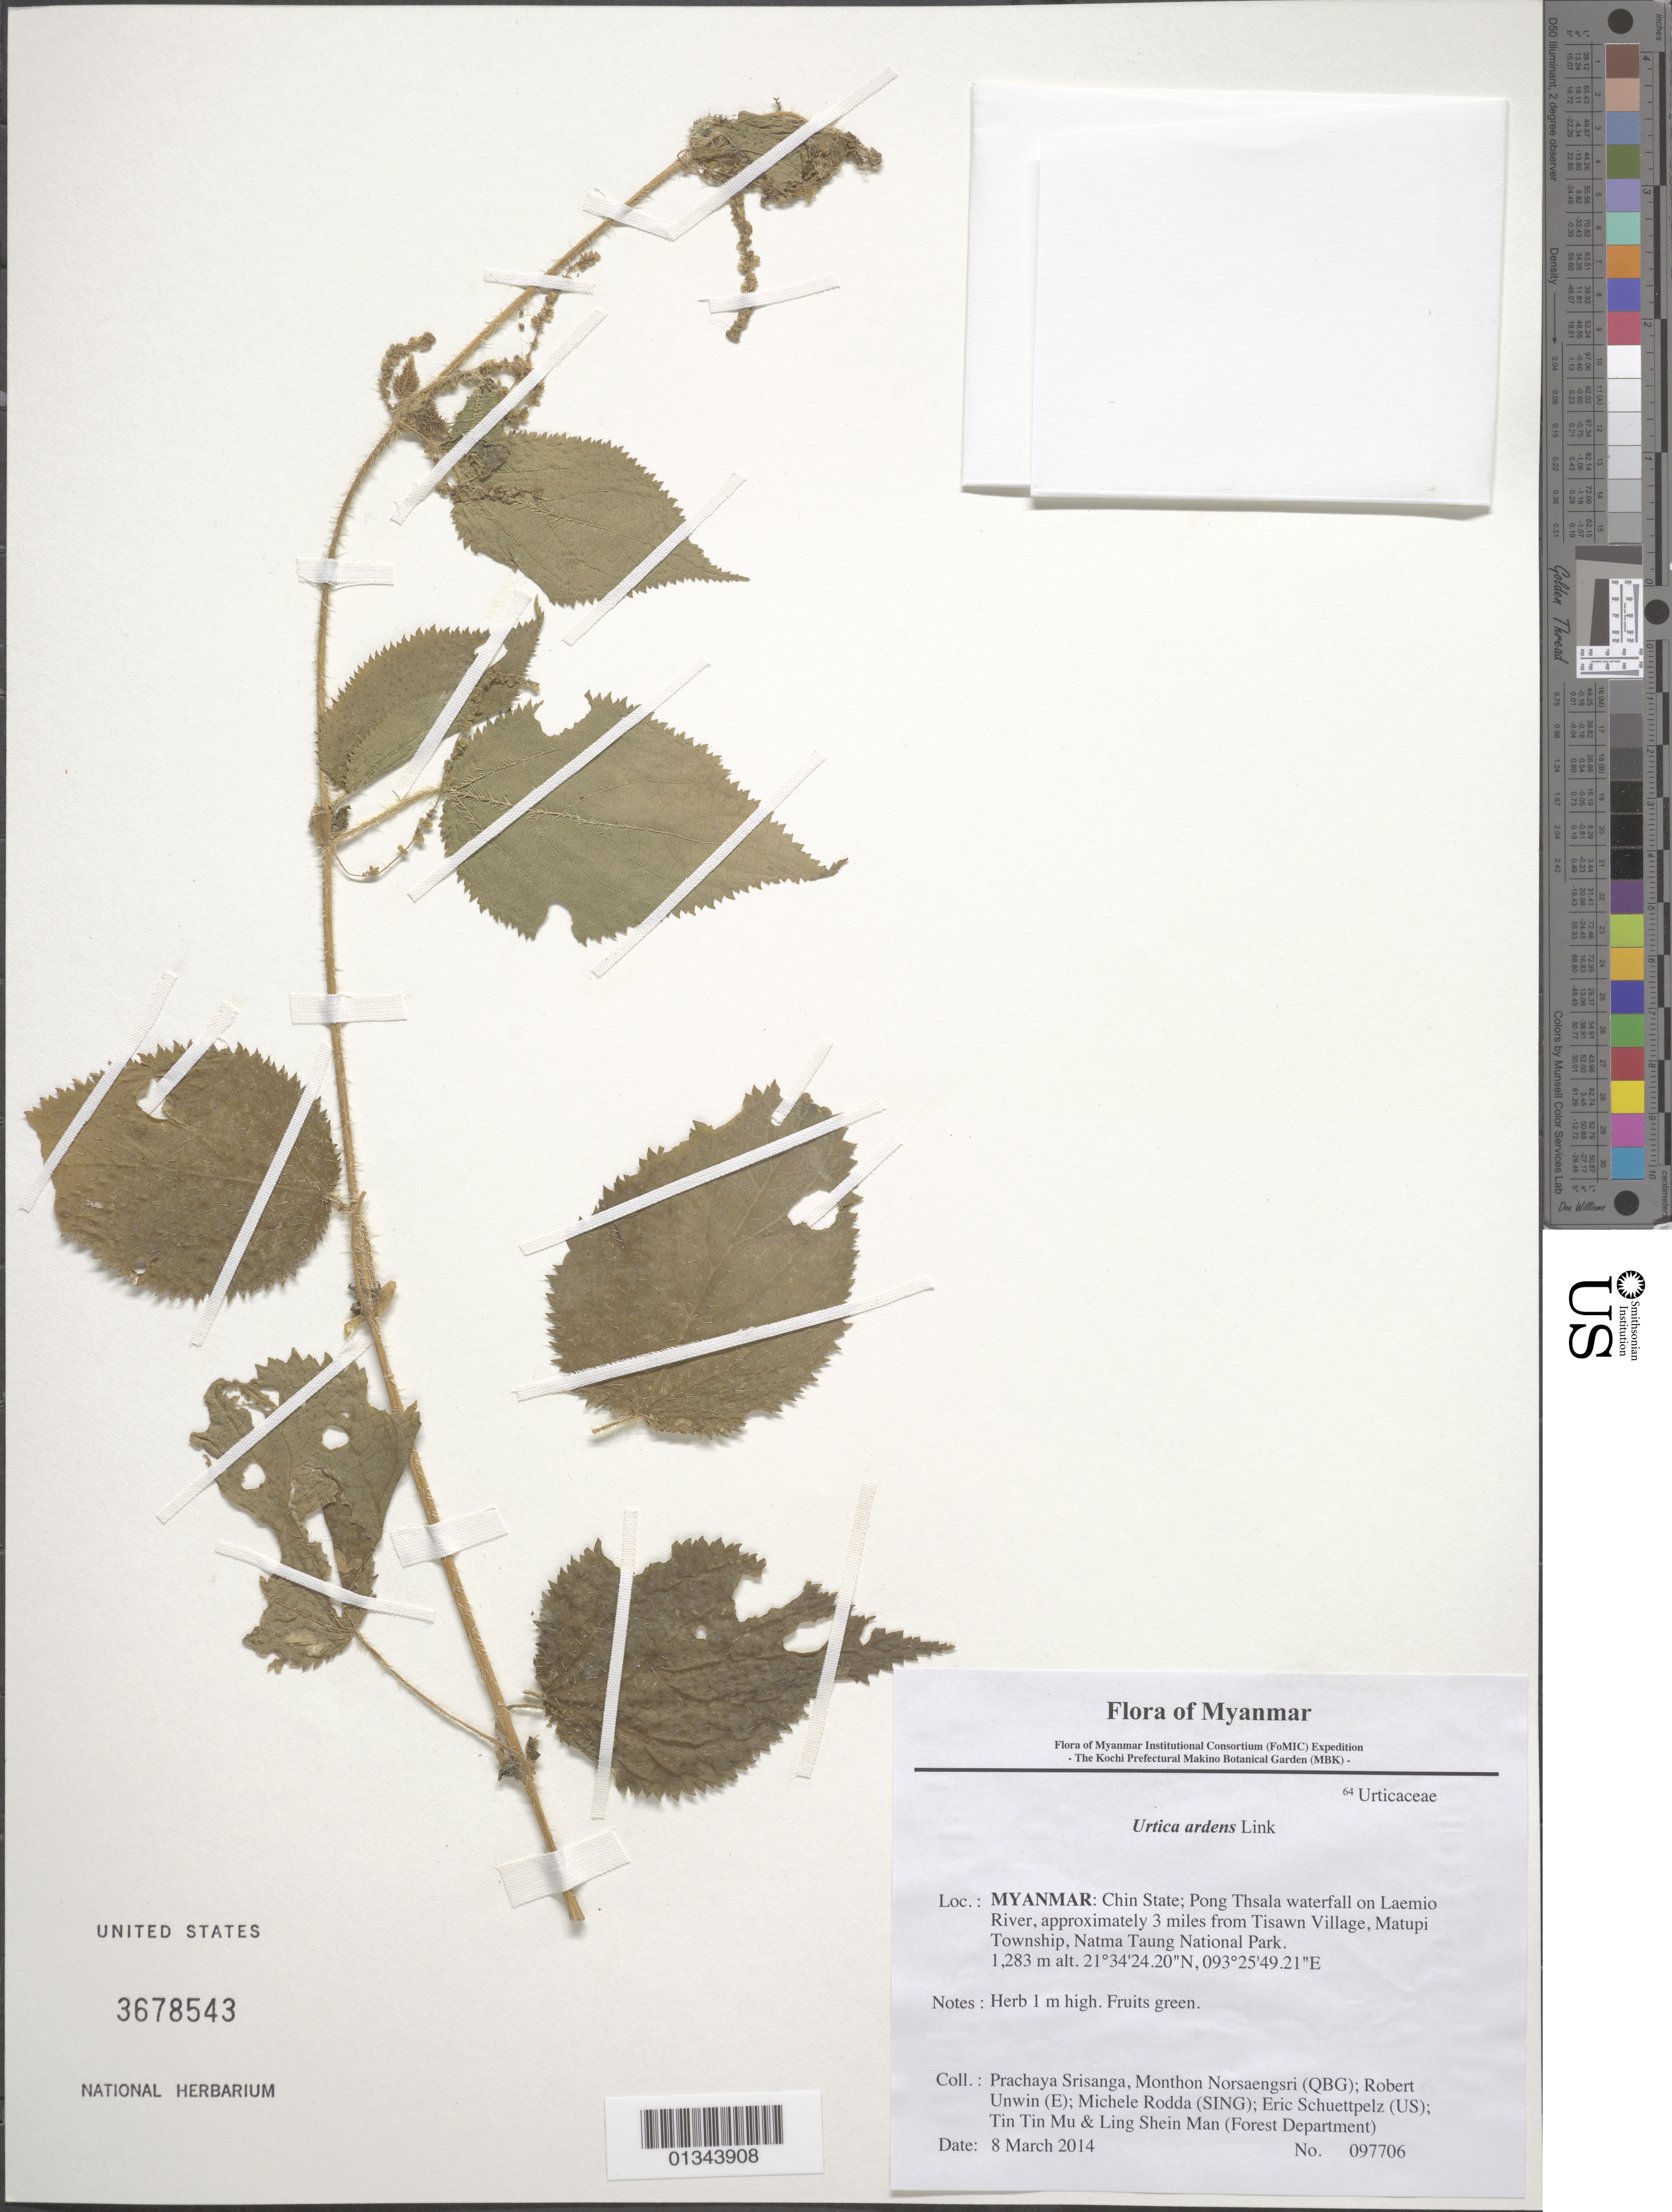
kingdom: Plantae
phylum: Tracheophyta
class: Magnoliopsida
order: Rosales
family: Urticaceae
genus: Urtica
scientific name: Urtica ardens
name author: Link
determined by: Fujikawa, Kazumi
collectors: P. Srisanga, M. Norsaengsri, R. Unwin, M. Rodda, E. Schuettpelz, Tin Tin Mu & Ling Shein Man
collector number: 97706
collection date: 2014-03-08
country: Myanmar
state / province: Chin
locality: Pong Thsala waterfall on Laemio River, approximately 3 miles from Tisawn Village, Matupi Township, Natma Taung National Park.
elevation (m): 1283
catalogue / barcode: US 3678543